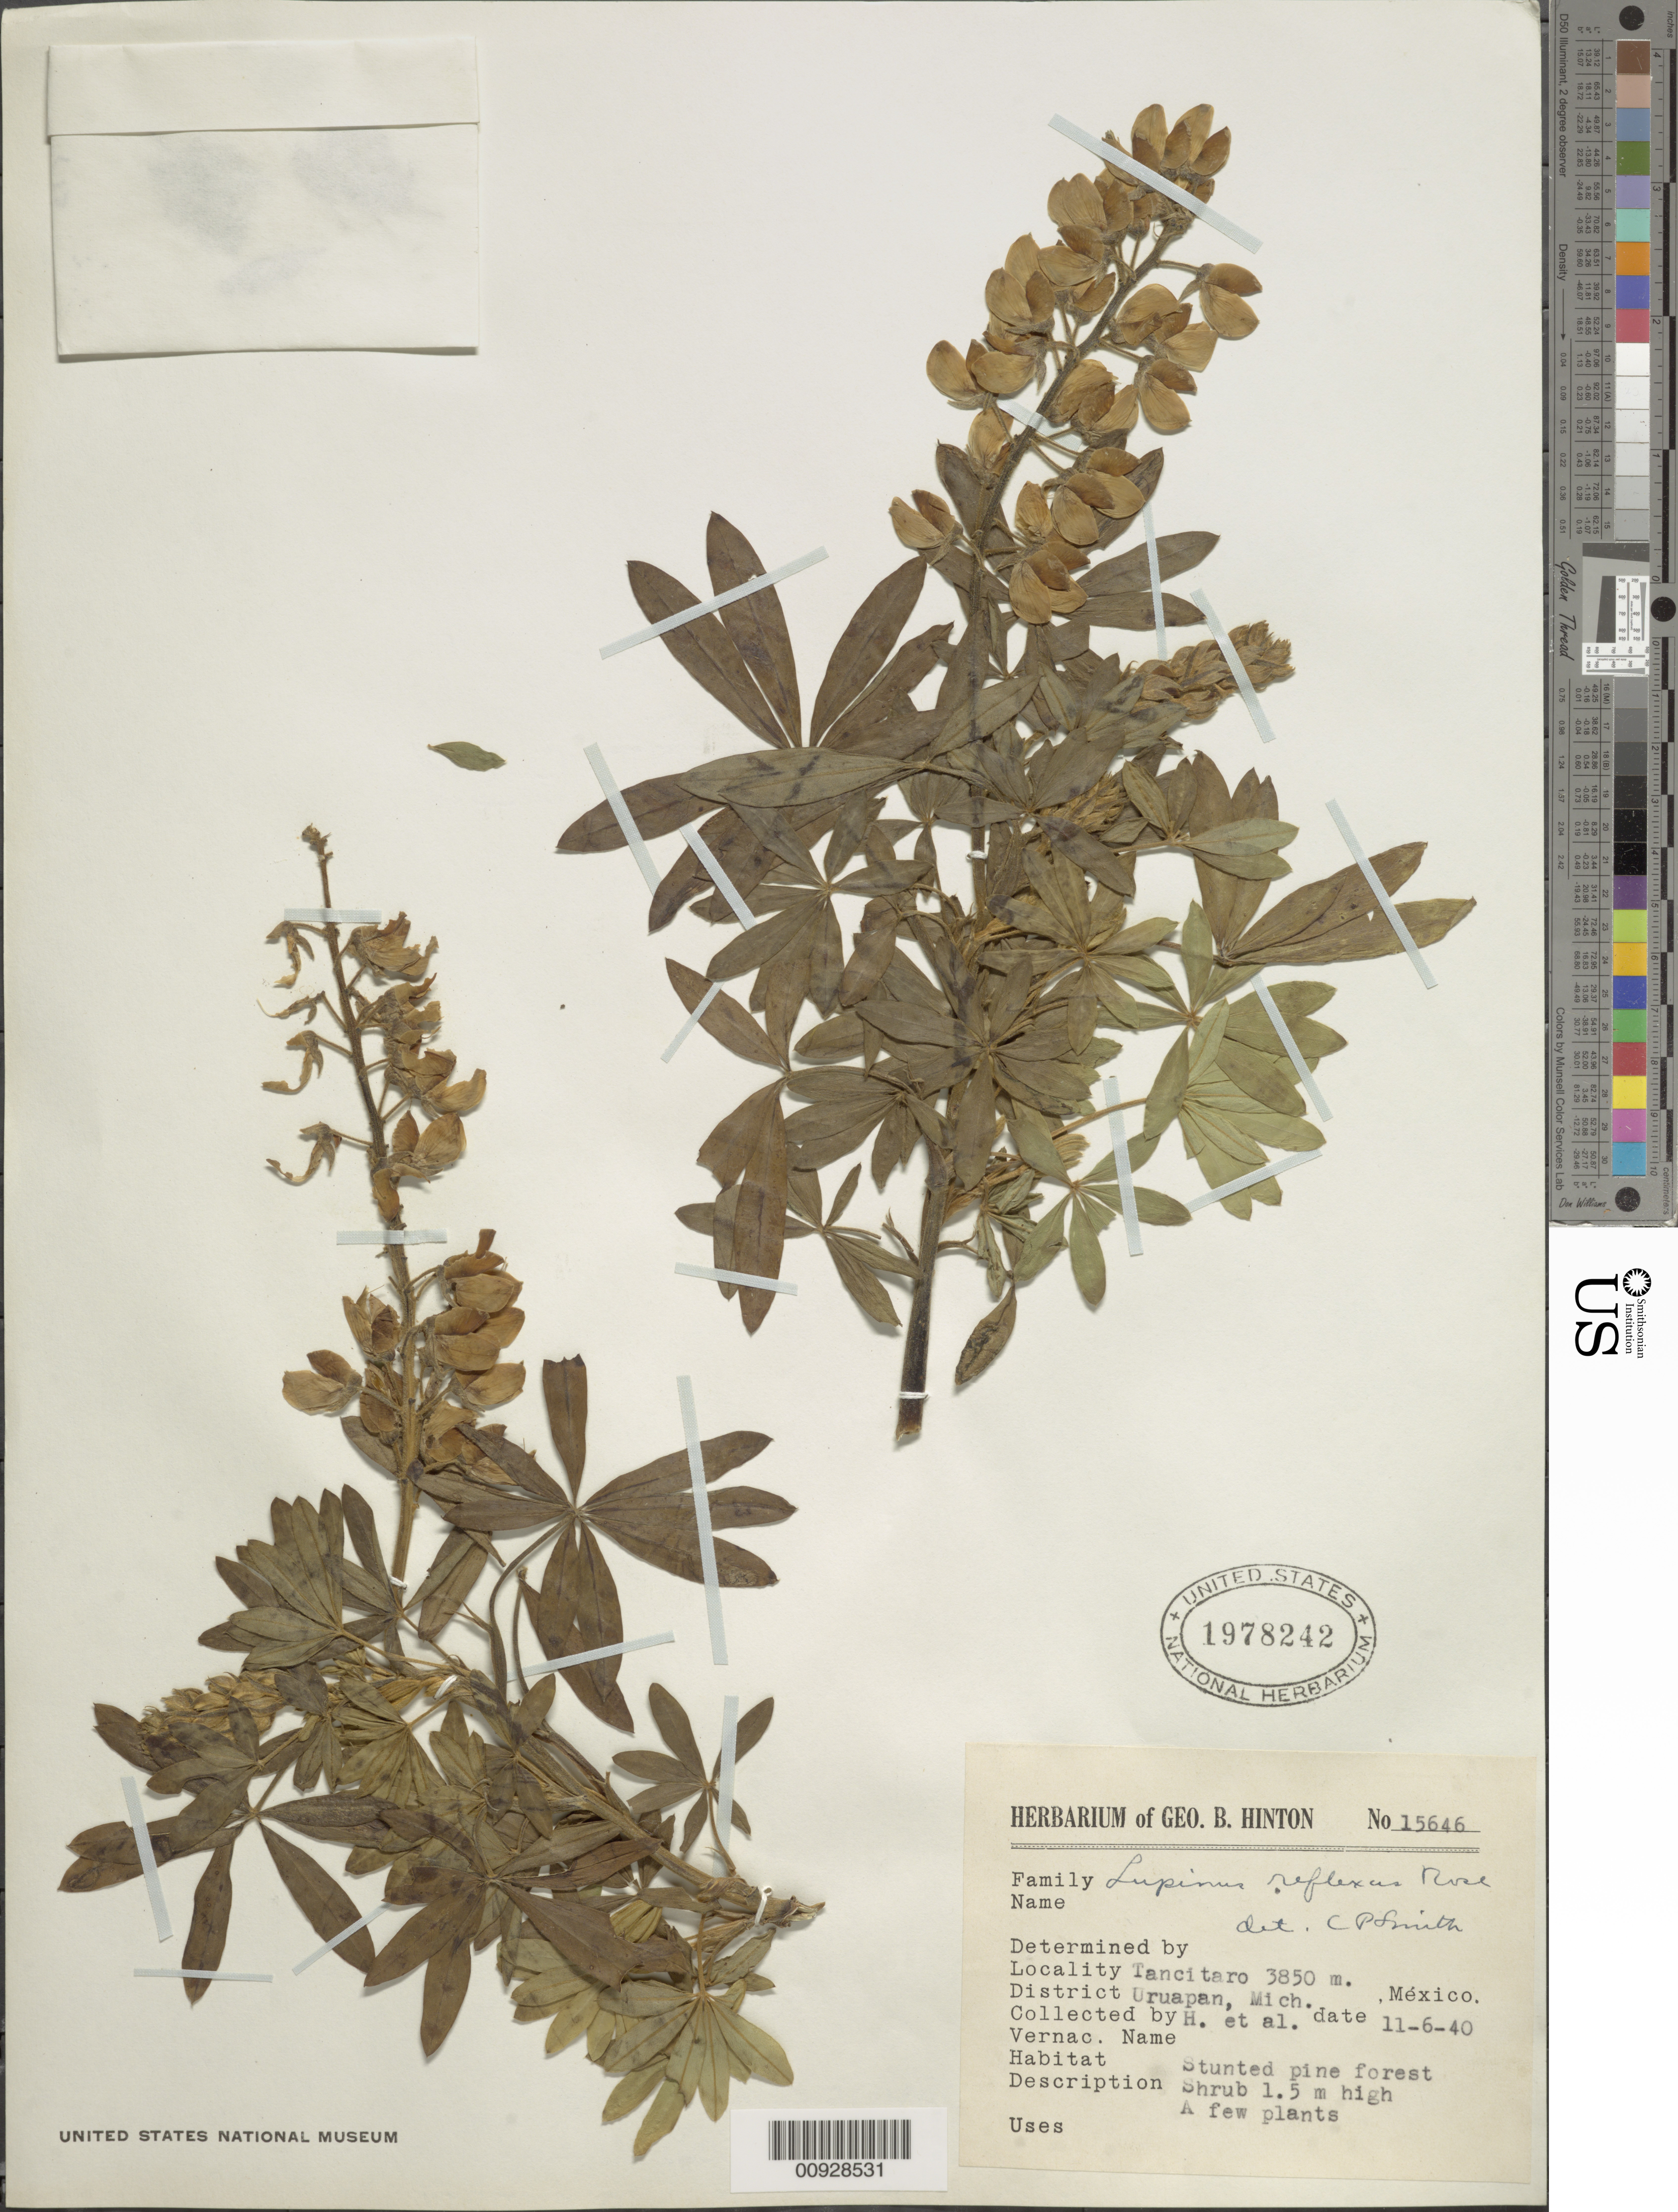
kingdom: Plantae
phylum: Tracheophyta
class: Magnoliopsida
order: Fabales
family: Fabaceae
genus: Lupinus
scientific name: Lupinus reflexus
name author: Rose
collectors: G. B. Hinton & et al.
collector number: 15646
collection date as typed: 06 Nov 1940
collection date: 1940-11-06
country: Mexico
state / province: Michoacán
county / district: Uruapan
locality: Tancitaro, District Uruapan.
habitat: Stunted pine forest.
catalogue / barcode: US 1978242